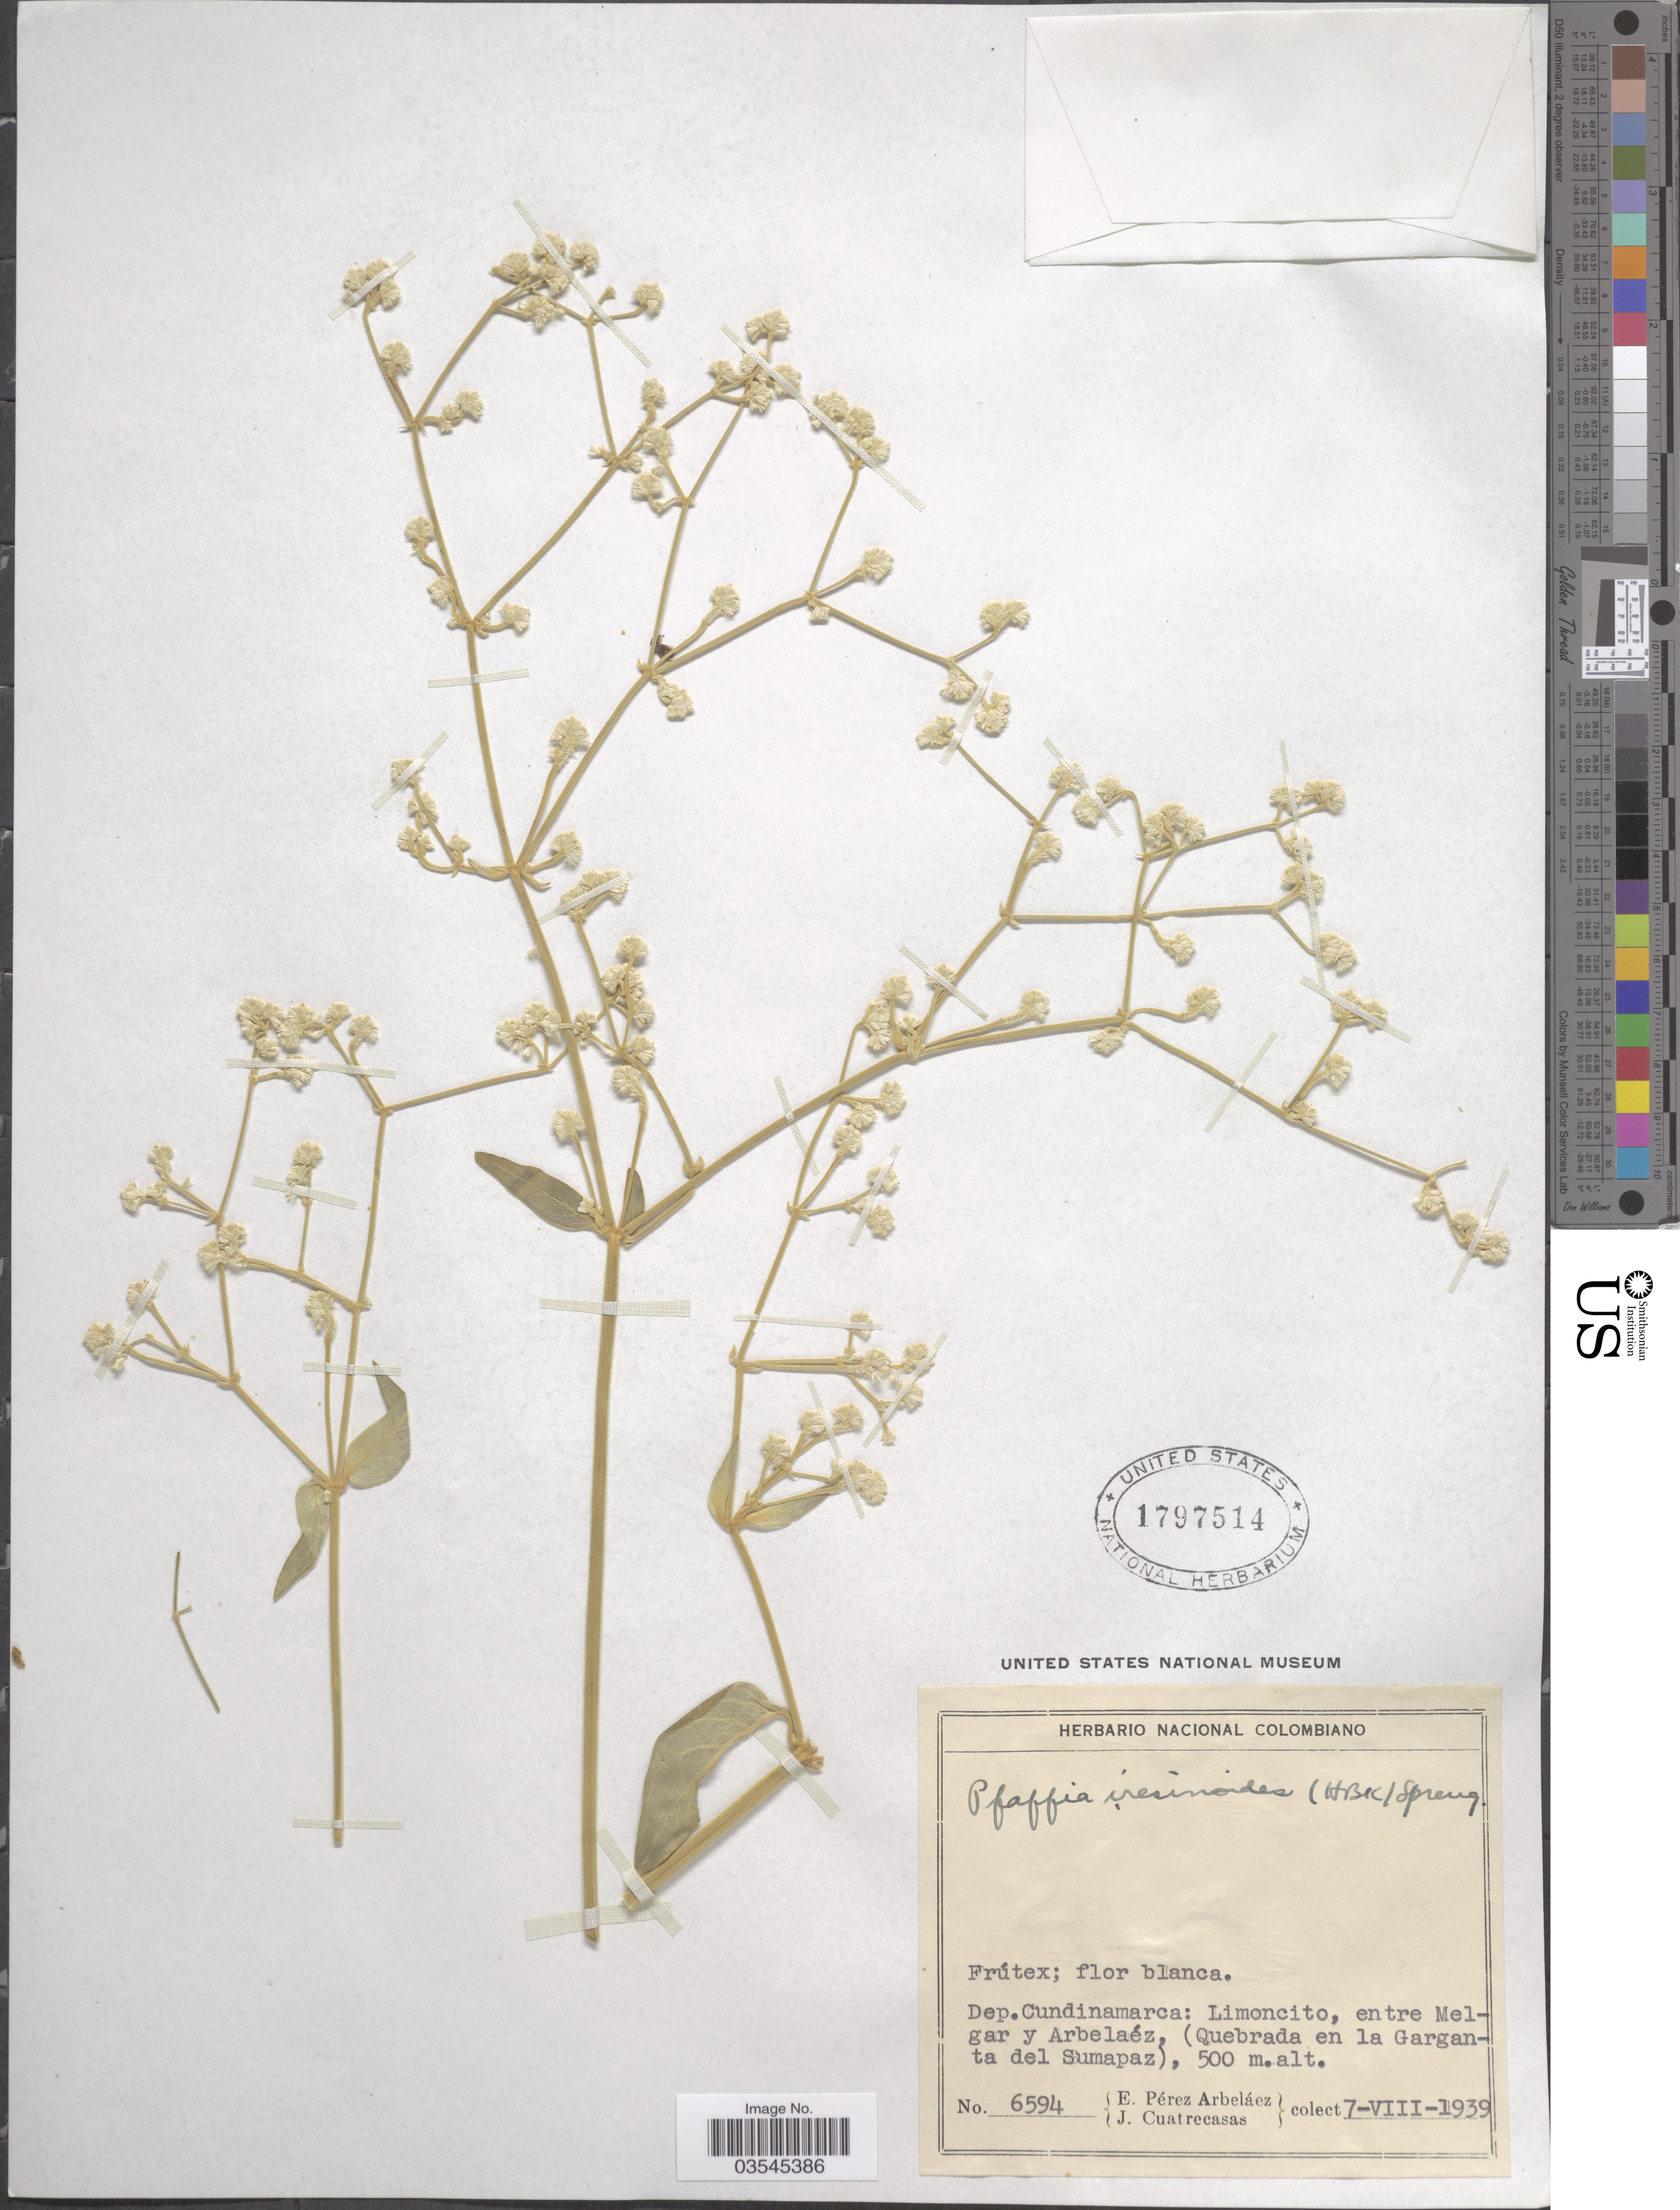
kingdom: Plantae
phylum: Tracheophyta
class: Magnoliopsida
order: Caryophyllales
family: Amaranthaceae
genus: Pfaffia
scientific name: Pfaffia iresinoides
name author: (Kunth) Spreng.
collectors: E. Pérez Arbeláez & J. Cuatrecasas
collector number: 6594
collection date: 1939-08-07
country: Colombia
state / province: Cundinamarca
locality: Dep. Cundinamarca: Limoncito, entre Melgar y Arbelaéz, (Quebrada en la Garganta del Sumapaz).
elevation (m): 500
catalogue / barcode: US 1797514